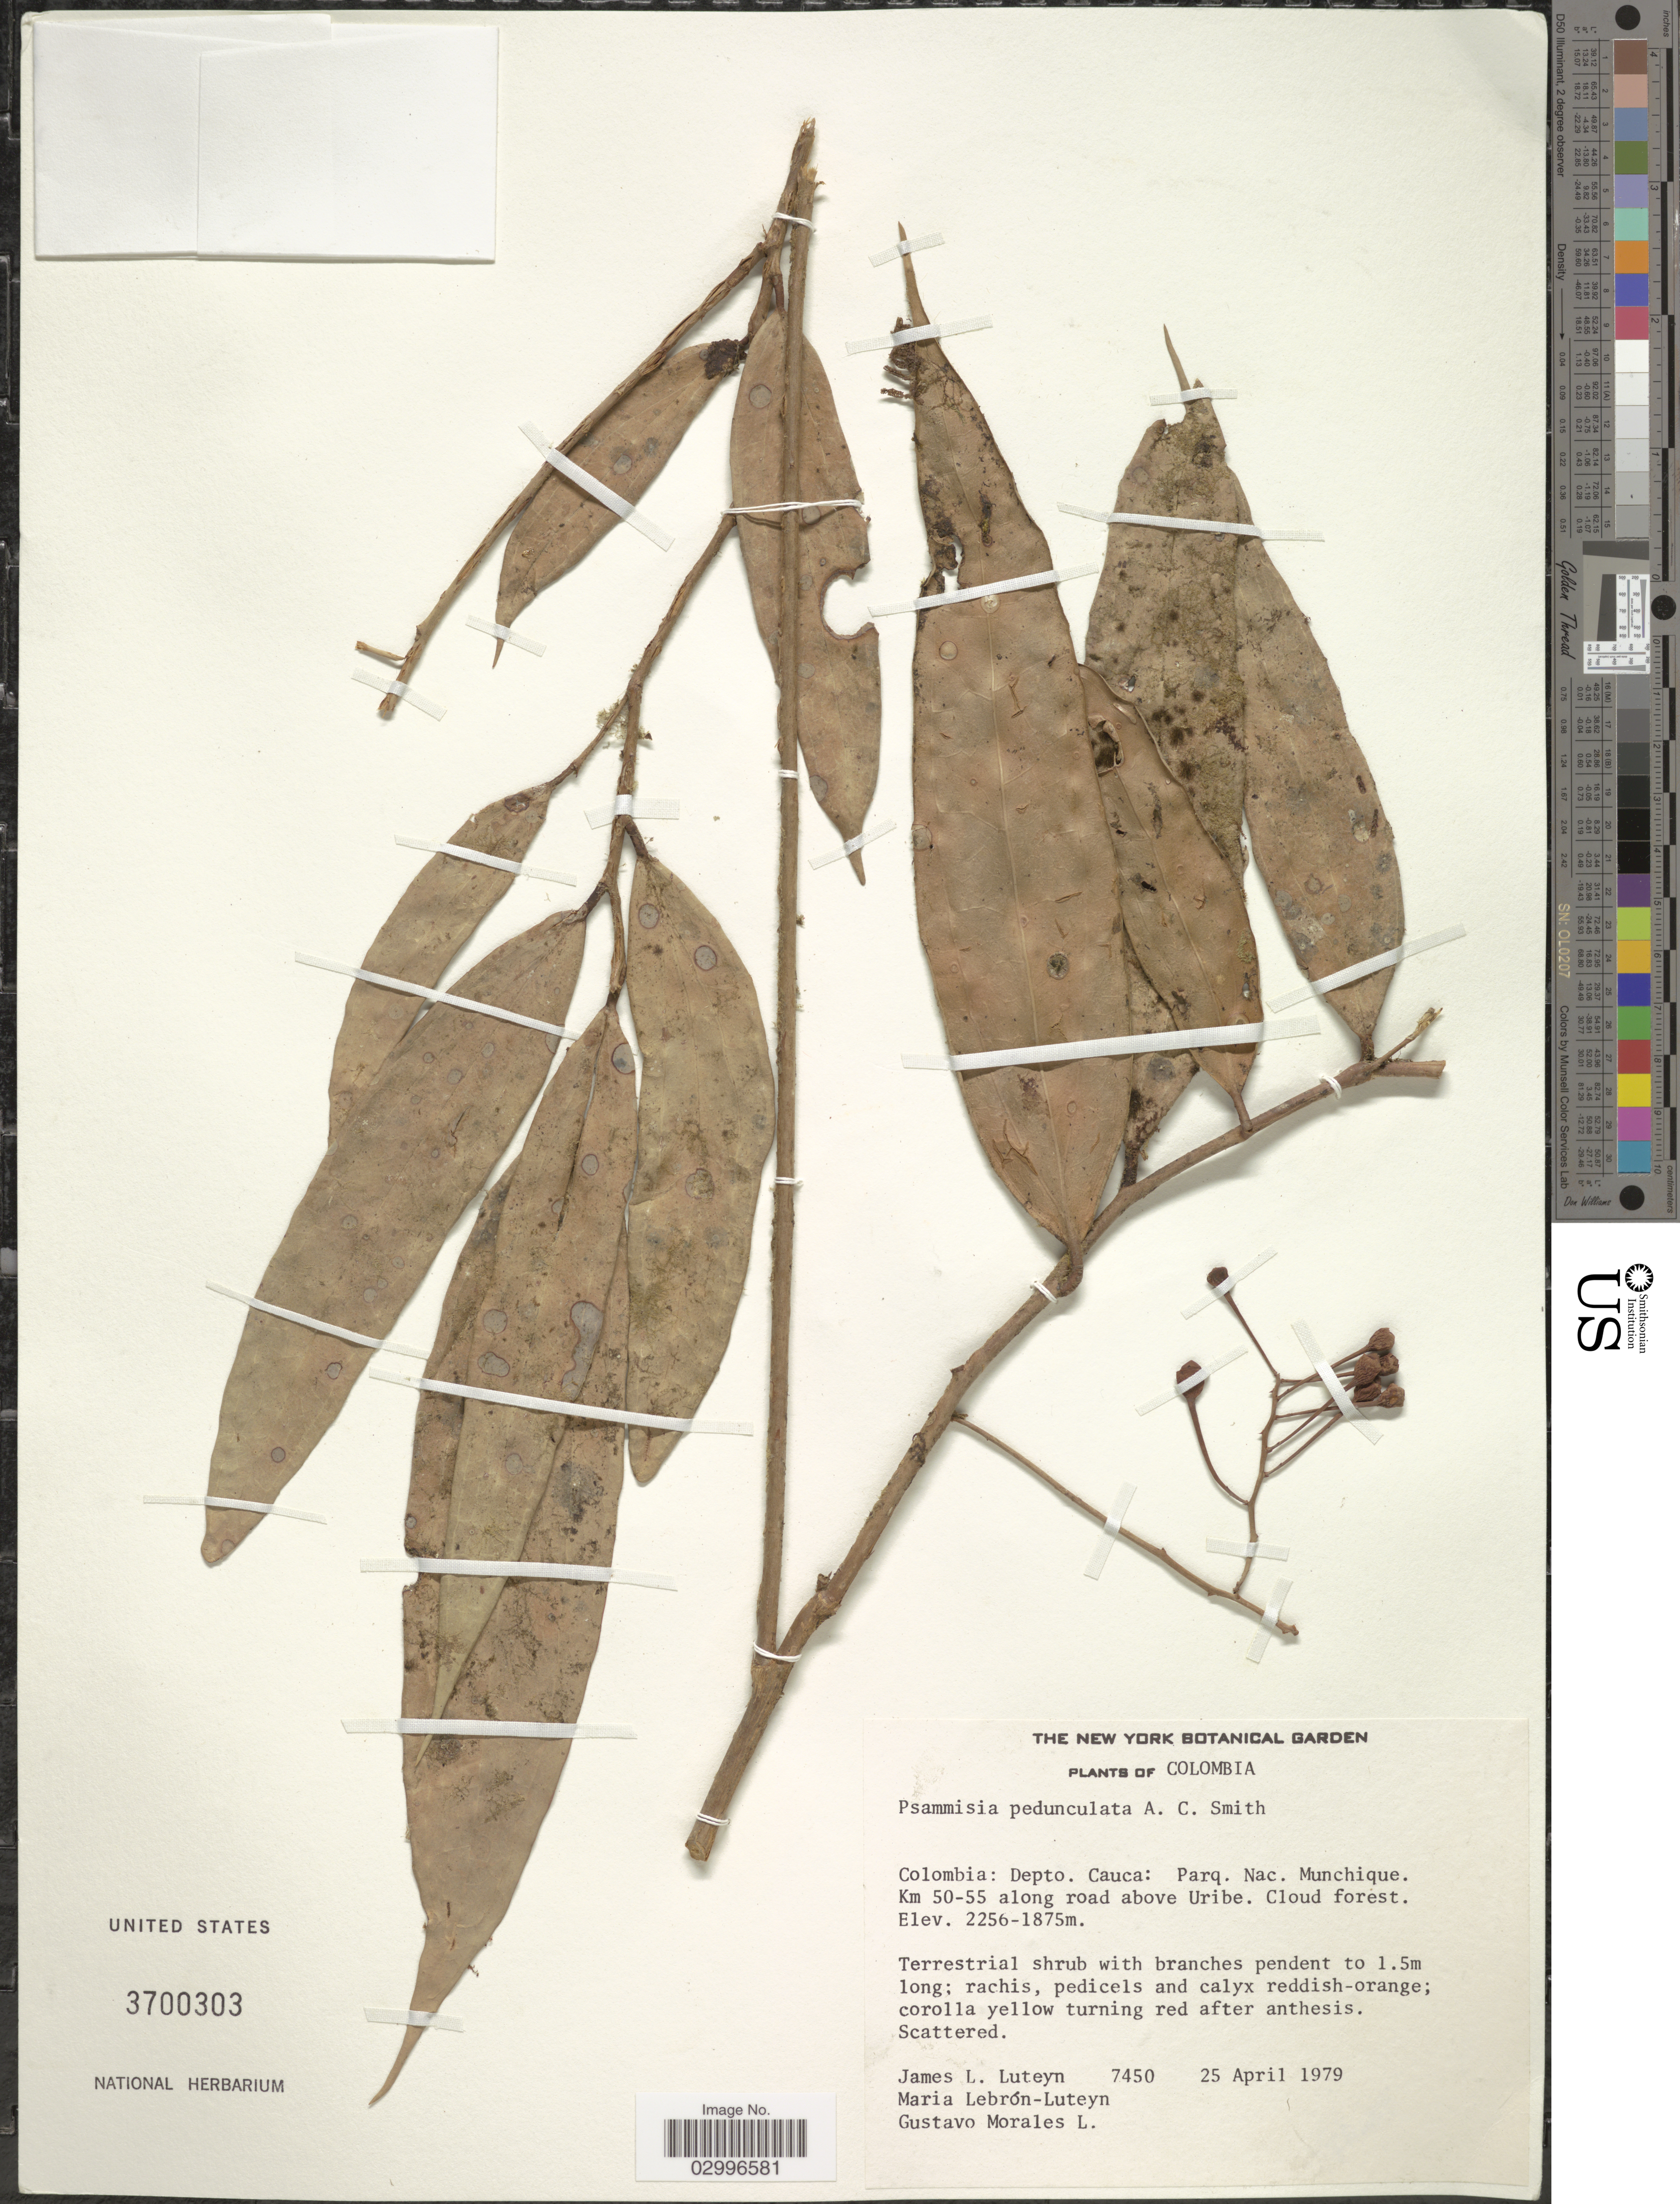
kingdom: Plantae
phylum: Tracheophyta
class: Magnoliopsida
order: Ericales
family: Ericaceae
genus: Psammisia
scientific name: Psammisia pedunculata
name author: A.C. Sm.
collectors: J. L. Luteyn, M. L. Lebrón-Luteyn & G. Morales L.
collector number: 7450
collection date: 1979-04-25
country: Colombia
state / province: Cauca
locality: Depto. Cauca: Parq. Nac. Munchique. Km 50-55 along road above Uribe.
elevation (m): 1875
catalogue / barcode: US 3700303